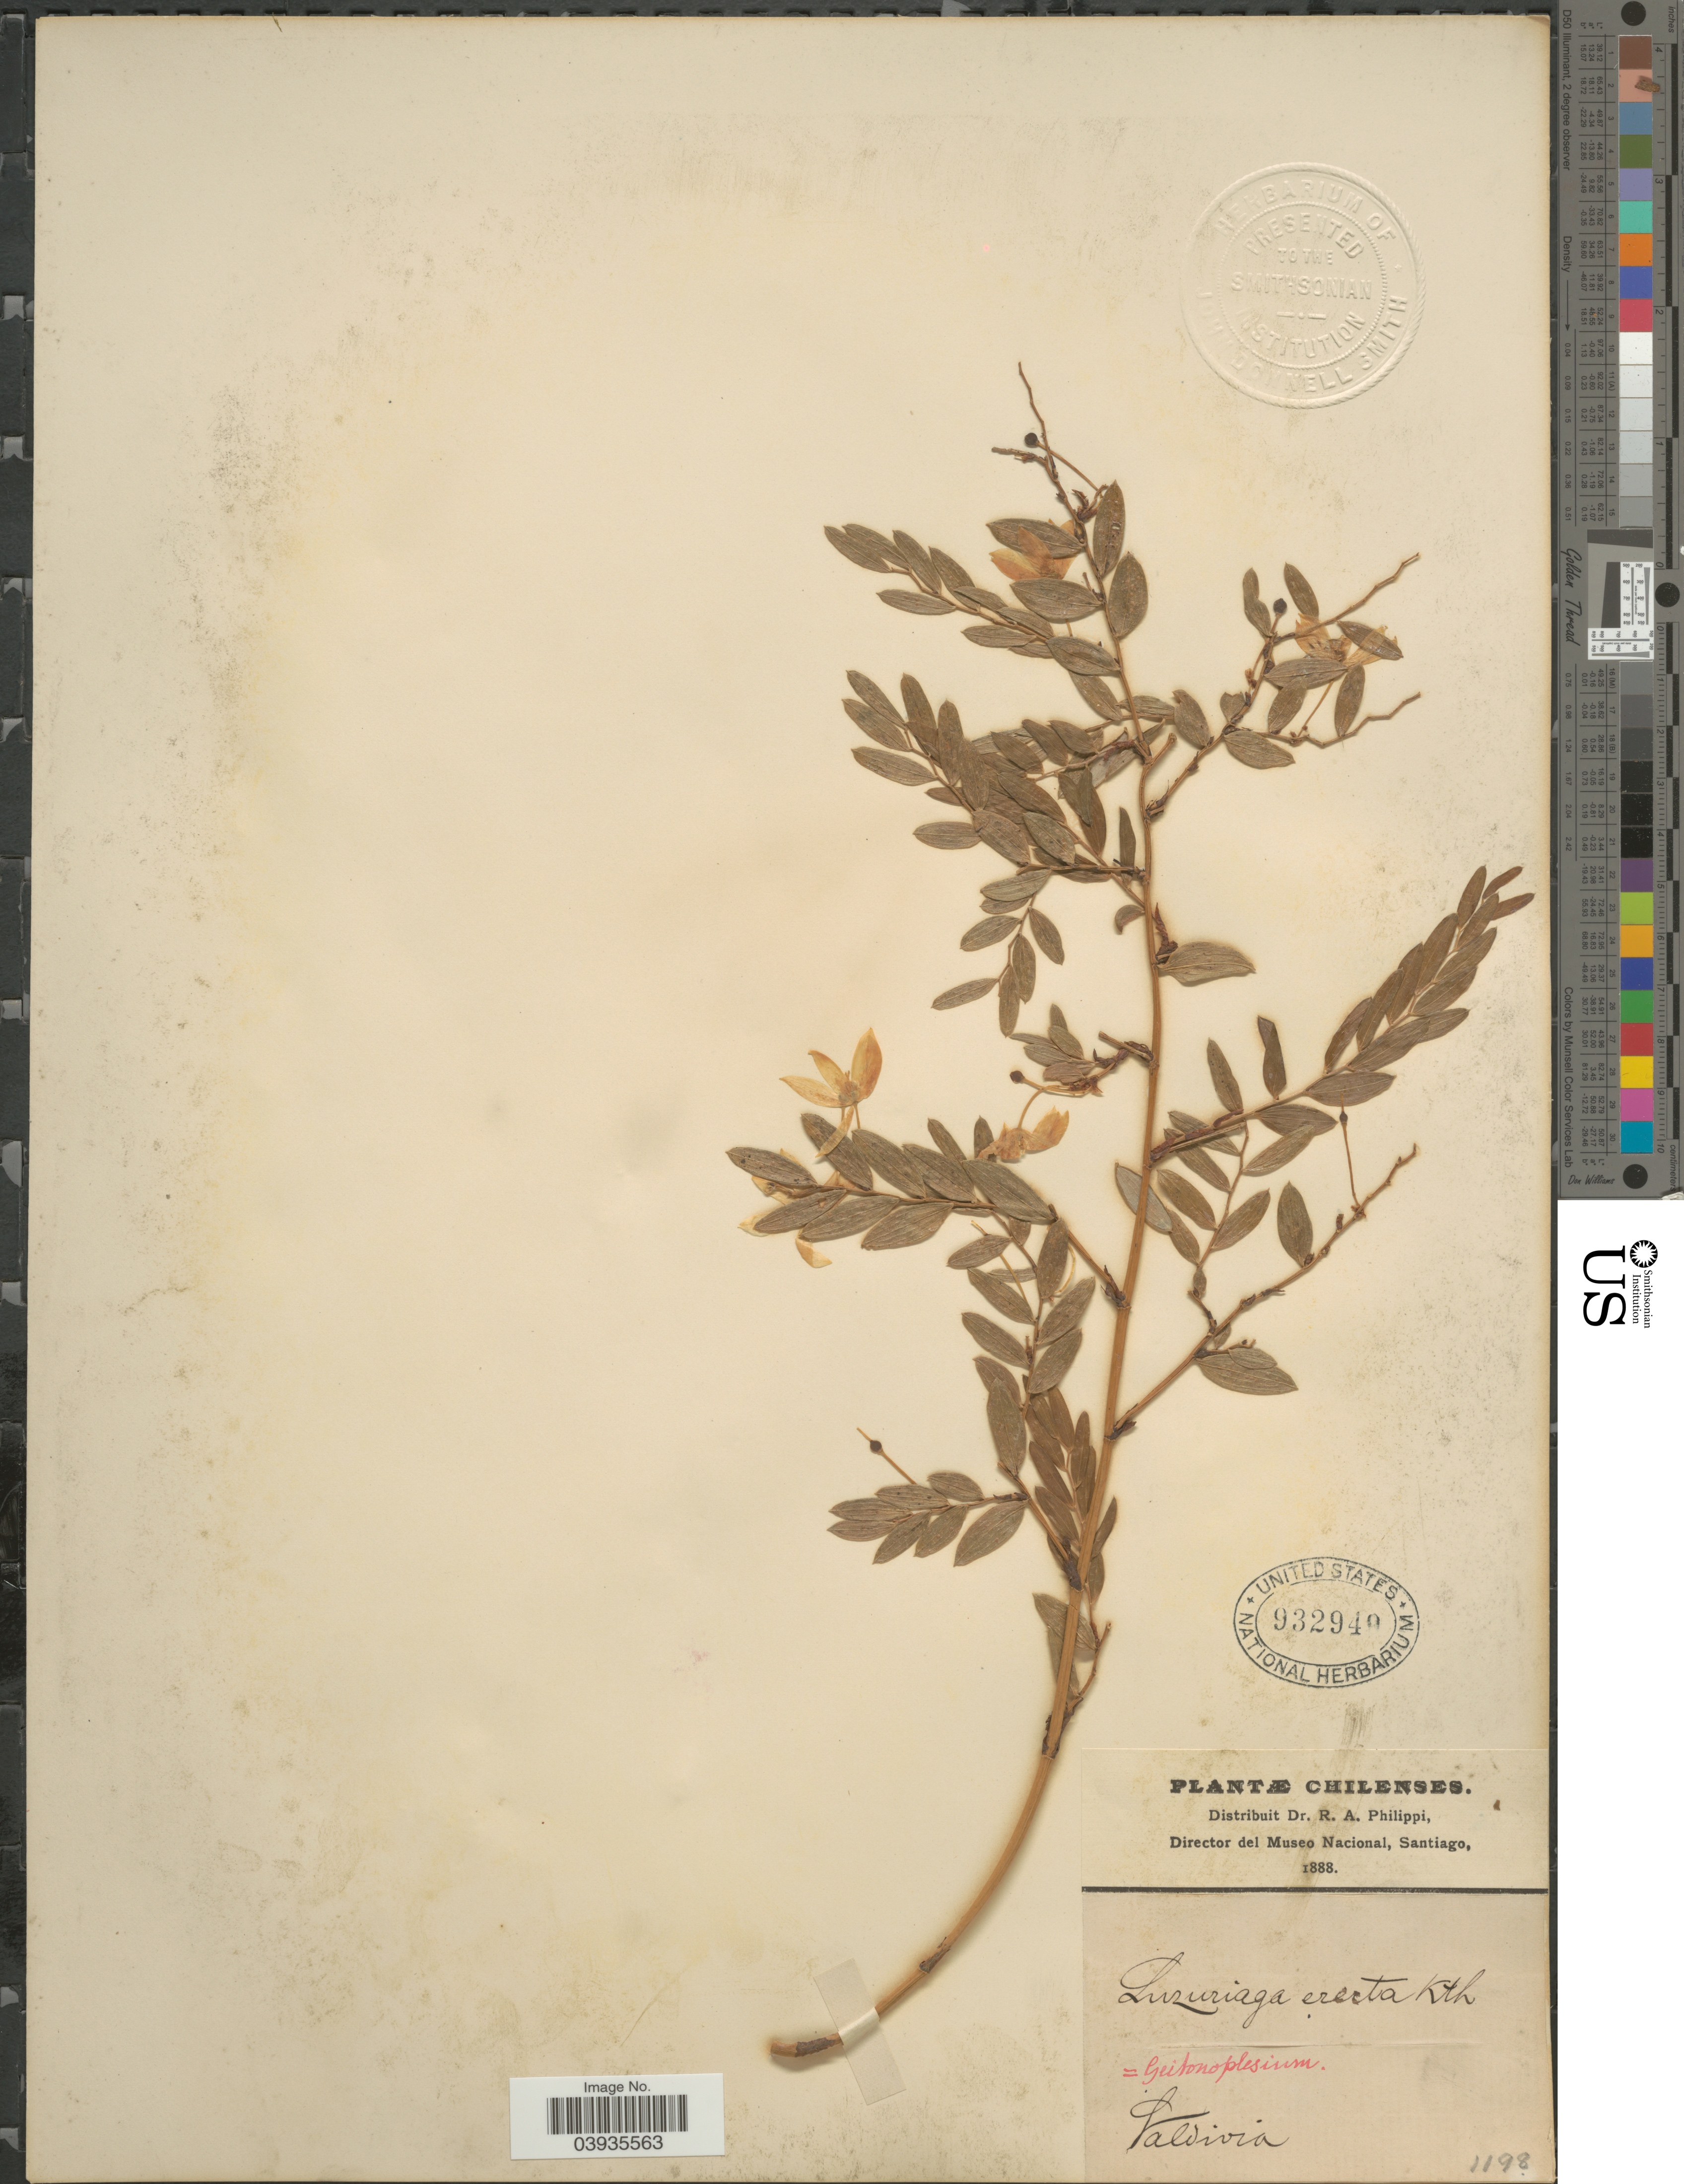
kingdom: Plantae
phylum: Tracheophyta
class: Liliopsida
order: Liliales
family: Alstroemeriaceae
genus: Luzuriaga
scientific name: Luzuriaga erecta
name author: Kunth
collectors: ex. herb. R.A. Philippi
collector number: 1198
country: Chile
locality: Valdivia.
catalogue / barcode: US 932940